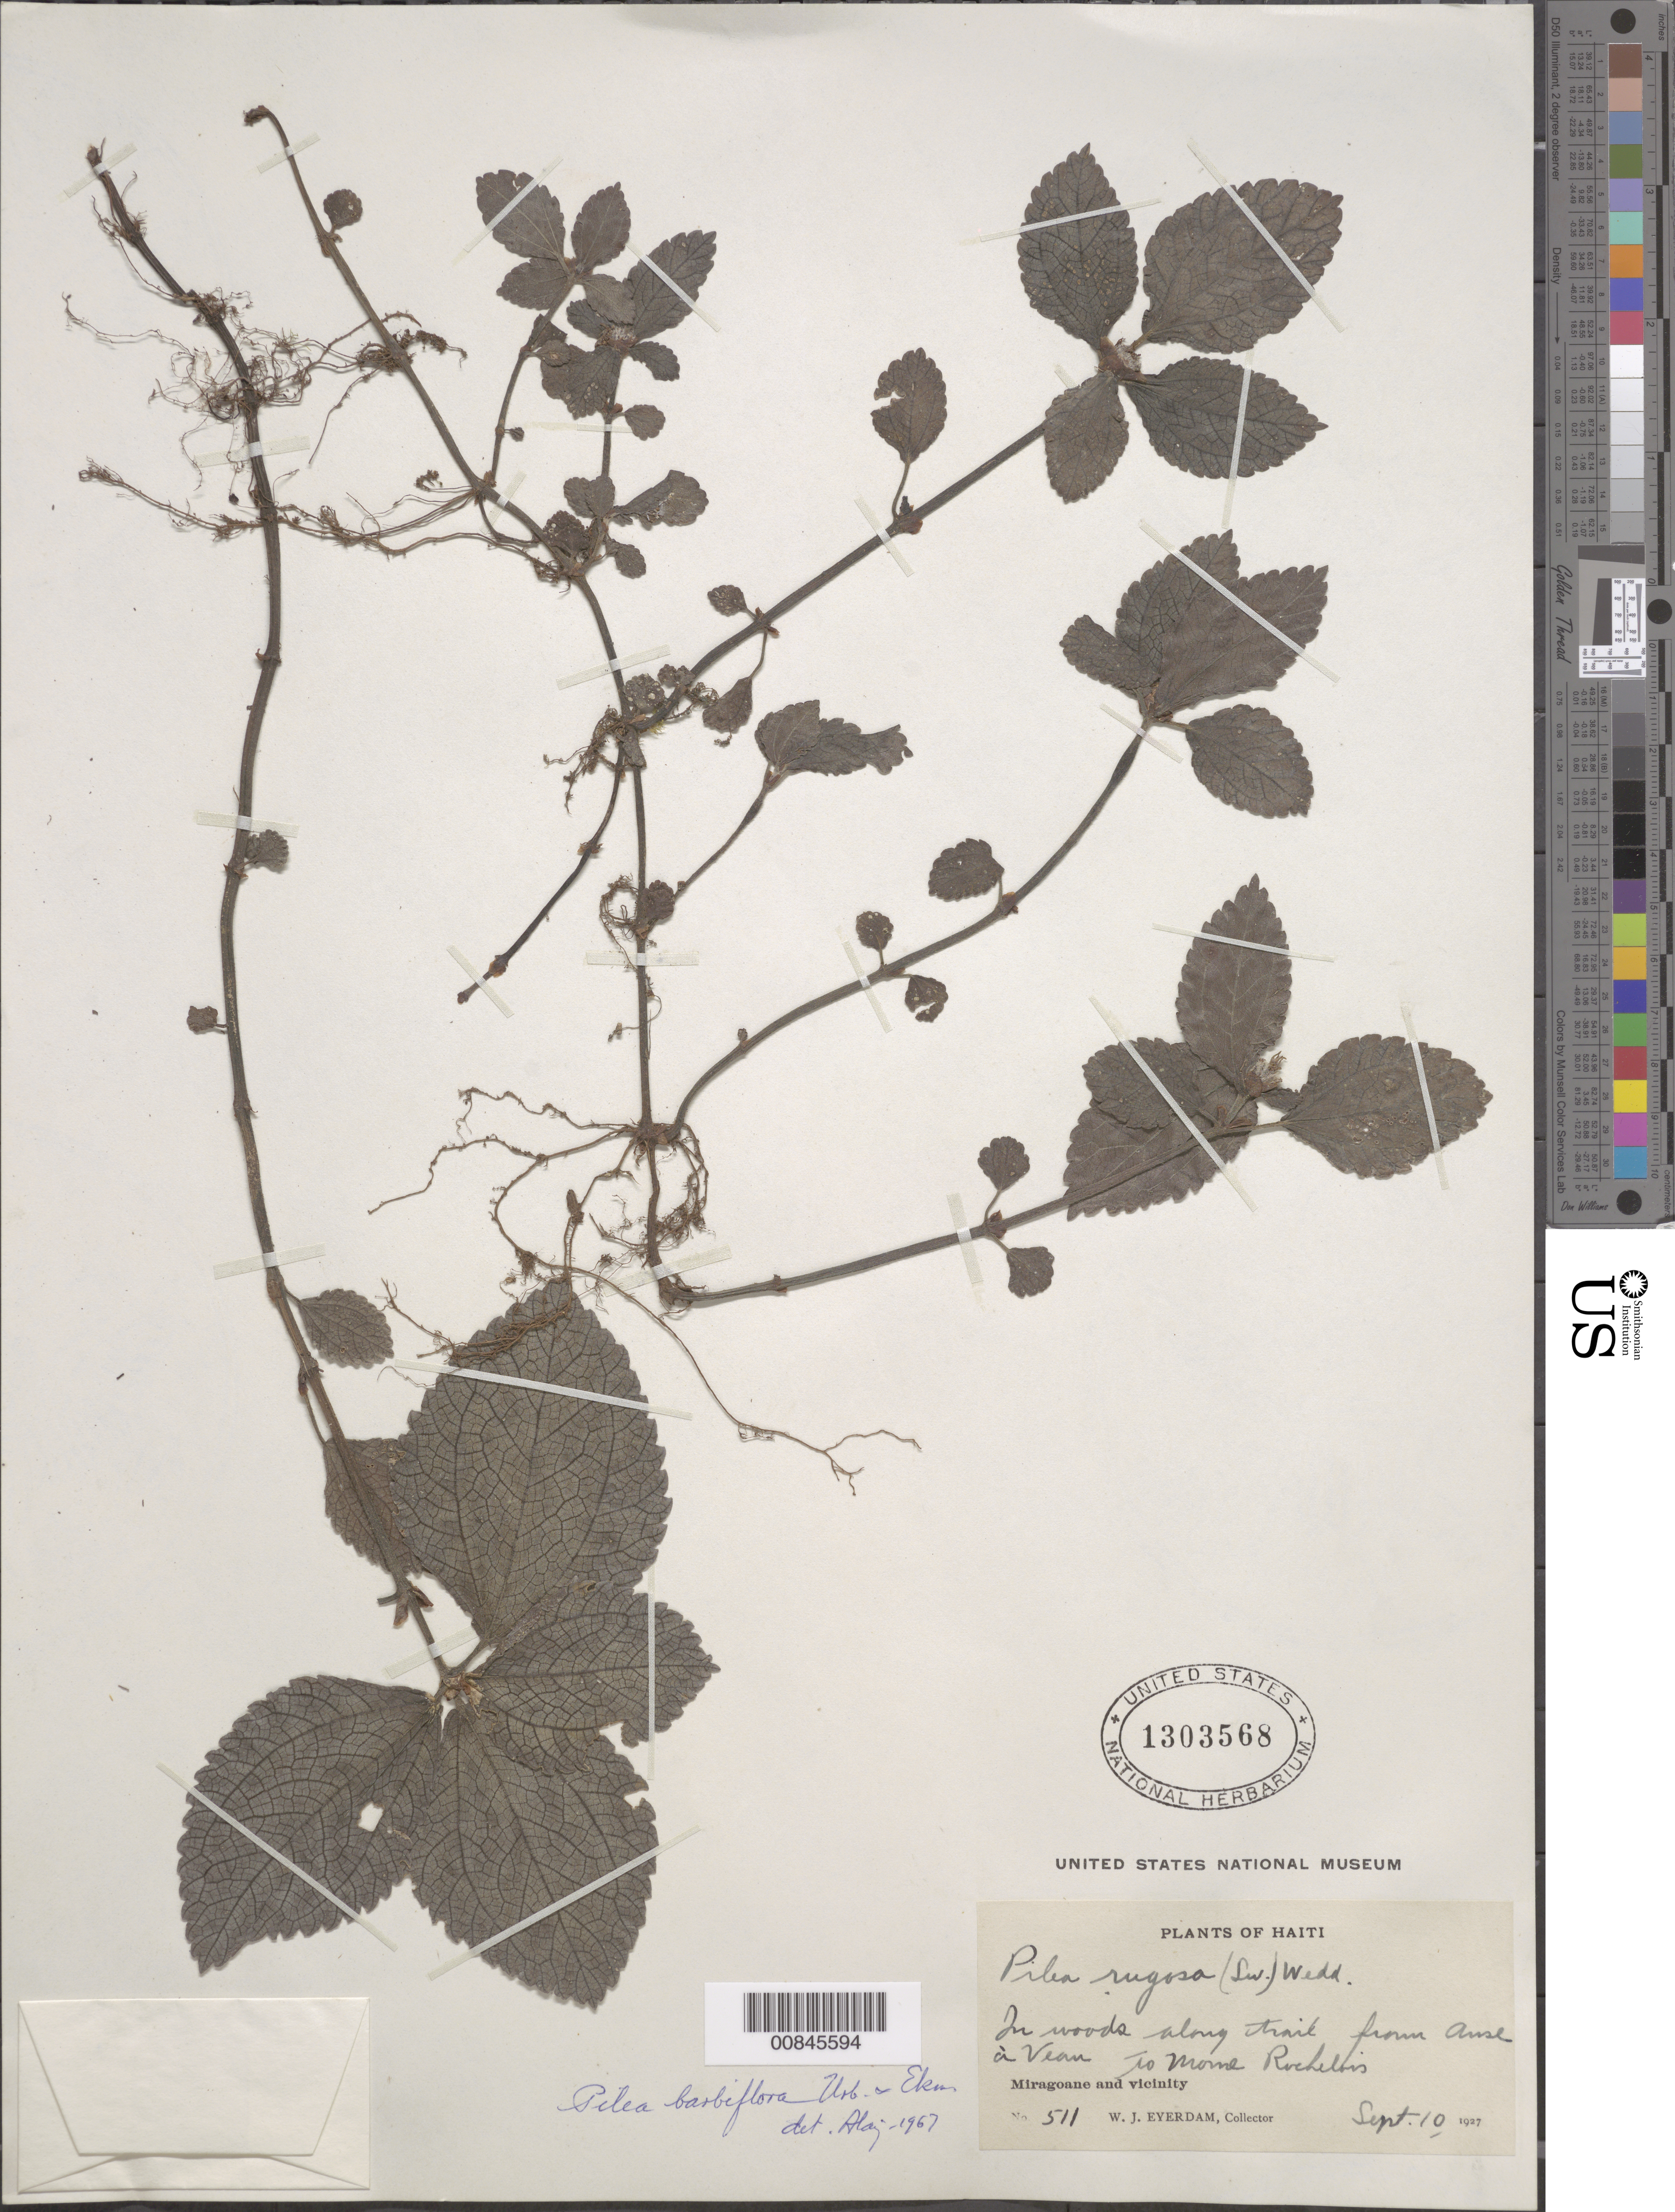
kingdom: Plantae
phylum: Tracheophyta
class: Magnoliopsida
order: Rosales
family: Urticaceae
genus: Pilea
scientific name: Pilea barbiflora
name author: Urb. & Ekman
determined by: Liogier, Alain H.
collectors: W. J. Eyerdam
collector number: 511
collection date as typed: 10 Sep 1927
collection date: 1927-09-10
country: Haiti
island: Hispaniola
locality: Miragoane and vicinity. Along trail from Anse à Vean to Morne Rochelois.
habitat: In woods along trail.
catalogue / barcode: US 1303568